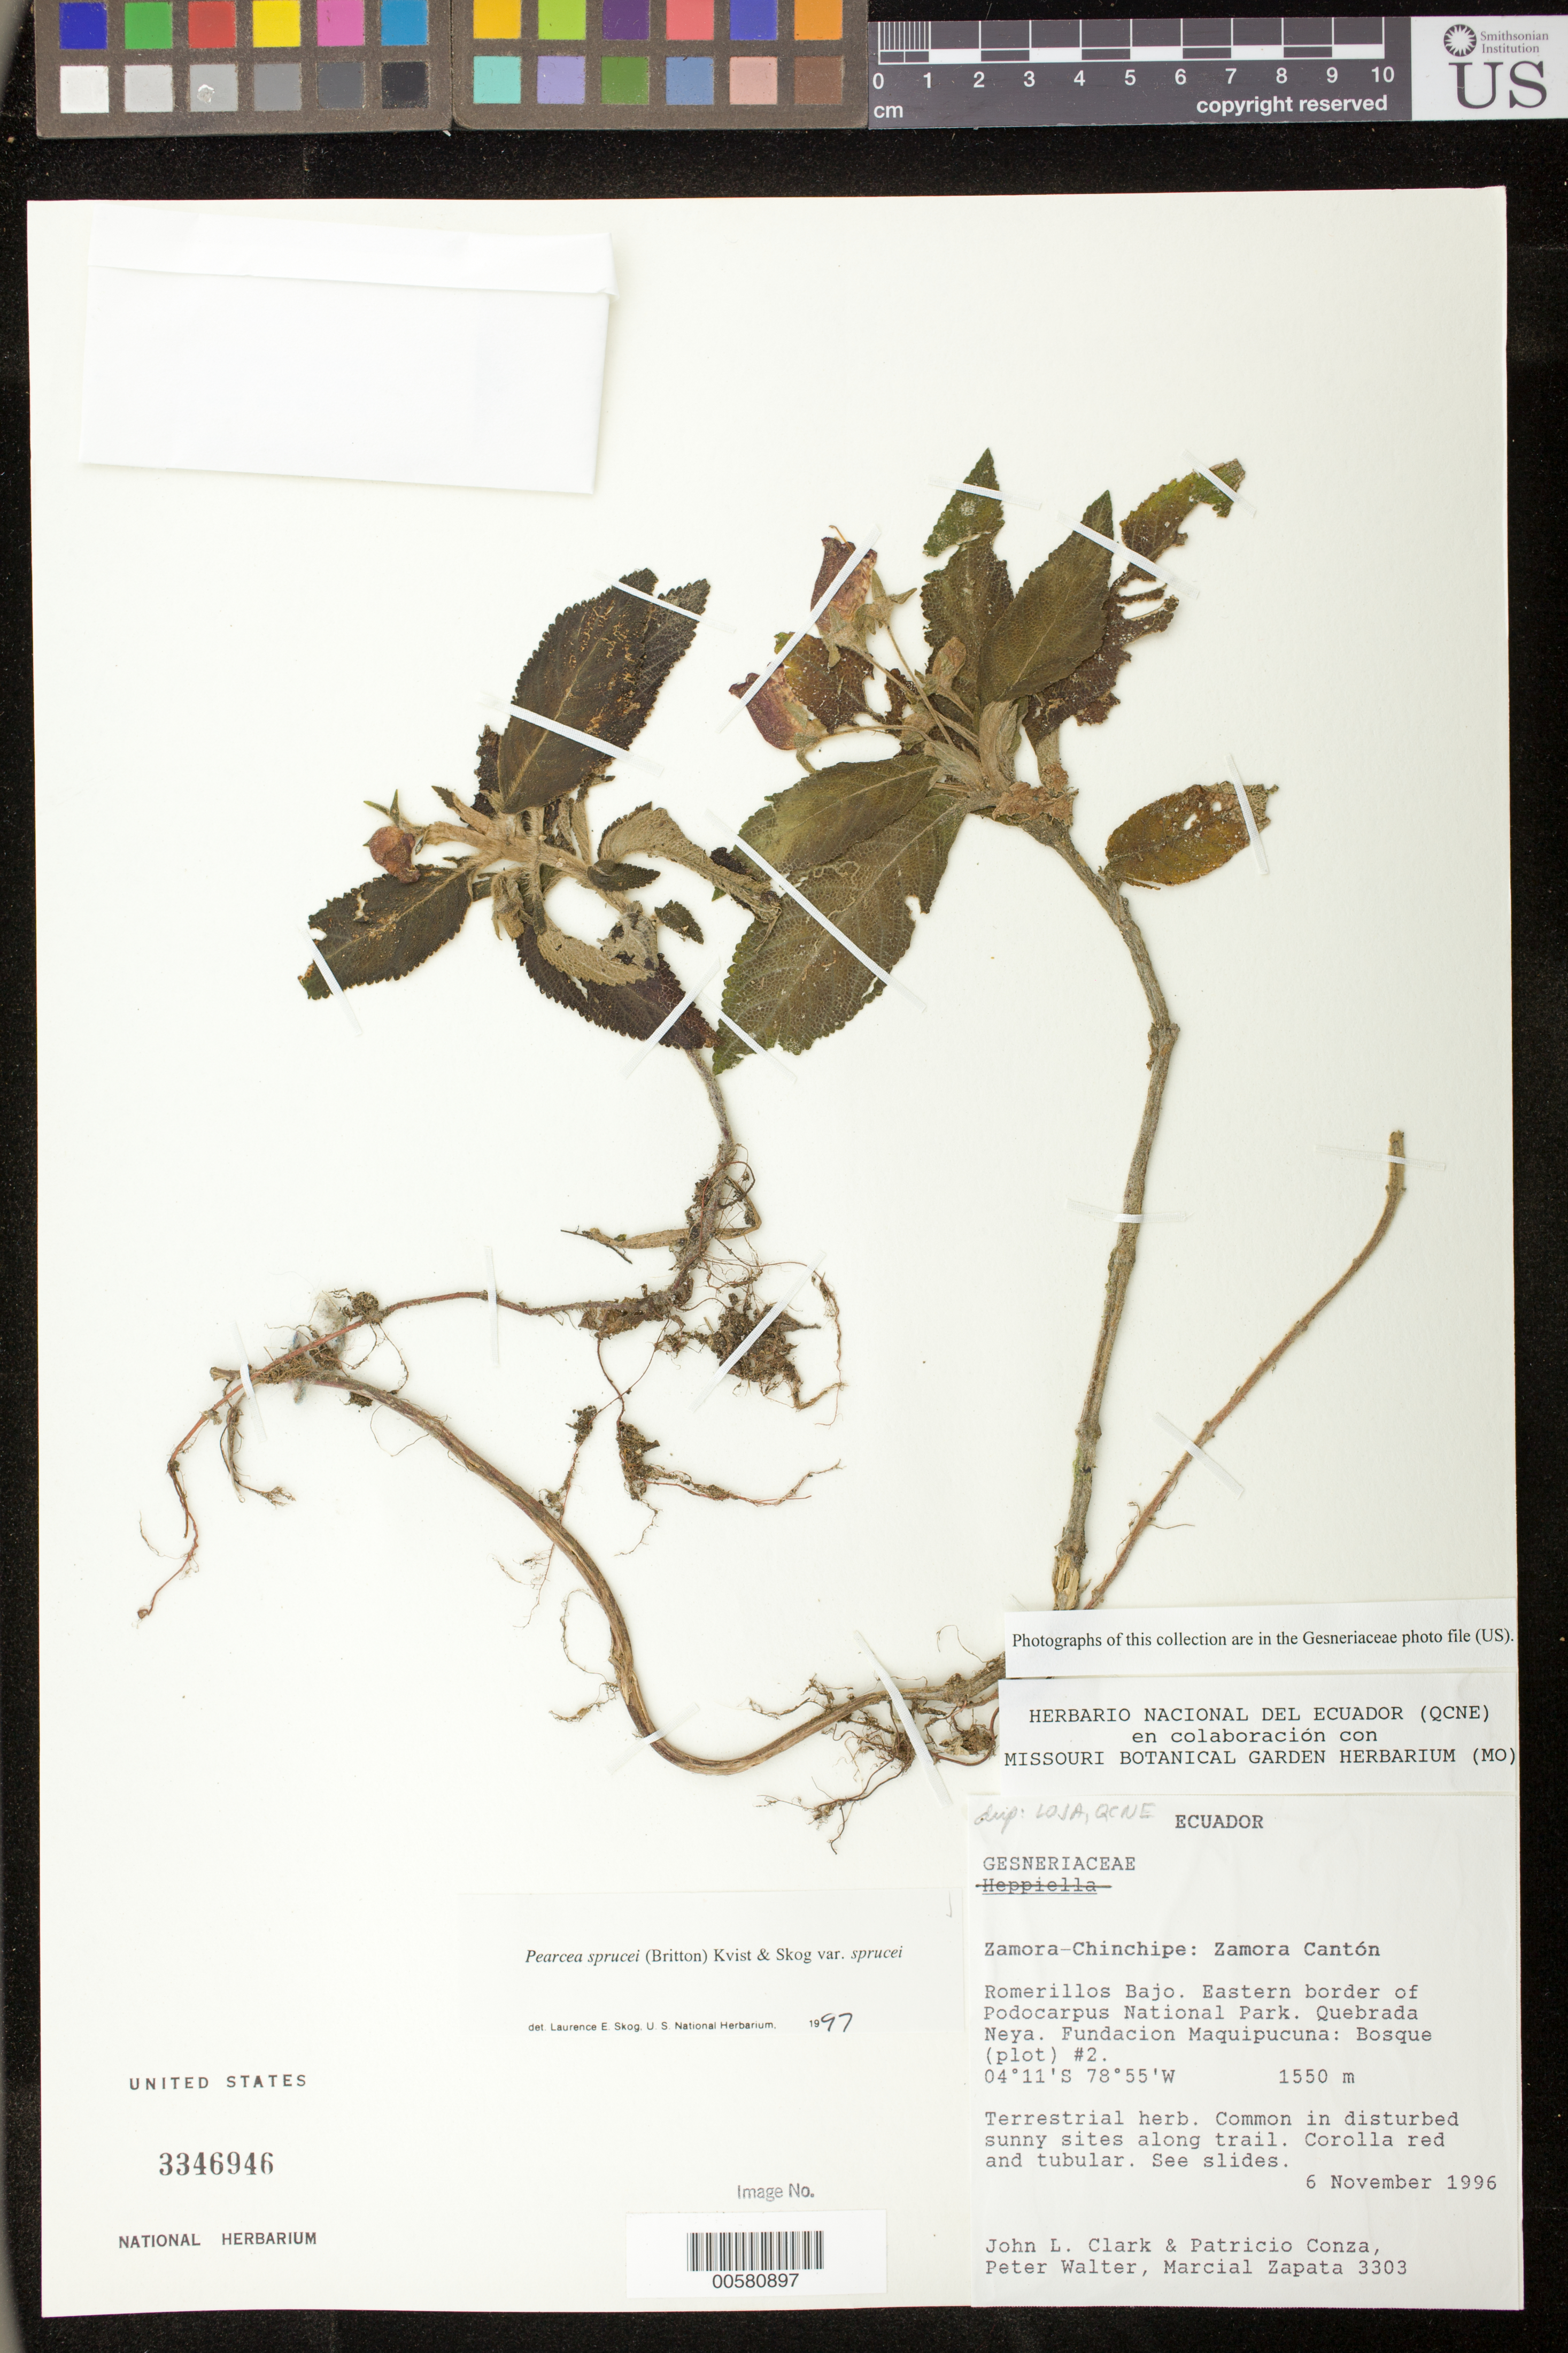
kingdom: Plantae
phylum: Tracheophyta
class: Magnoliopsida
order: Lamiales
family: Gesneriaceae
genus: Pearcea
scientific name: Pearcea sprucei var. sprucei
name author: (Britton ex Rusby) L.P. Kvist & L.E. Skog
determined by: Clark, J. L., (SEL), The Marie Selby Botanical Garden (UNITED STATES)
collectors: J. L. Clark, P. Conza, P. Walter & M. Zapata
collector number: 3303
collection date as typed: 06 Nov 1996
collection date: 1996-11-06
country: Ecuador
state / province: Zamora-Chinchipe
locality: Zamora Cantón. Romerillos Bajo, eastern border of Podocarpus National Park, Quebrada Neya. Fundacion Maquipucuna: Bosque (plot) #2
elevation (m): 1550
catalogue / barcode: US 3346946